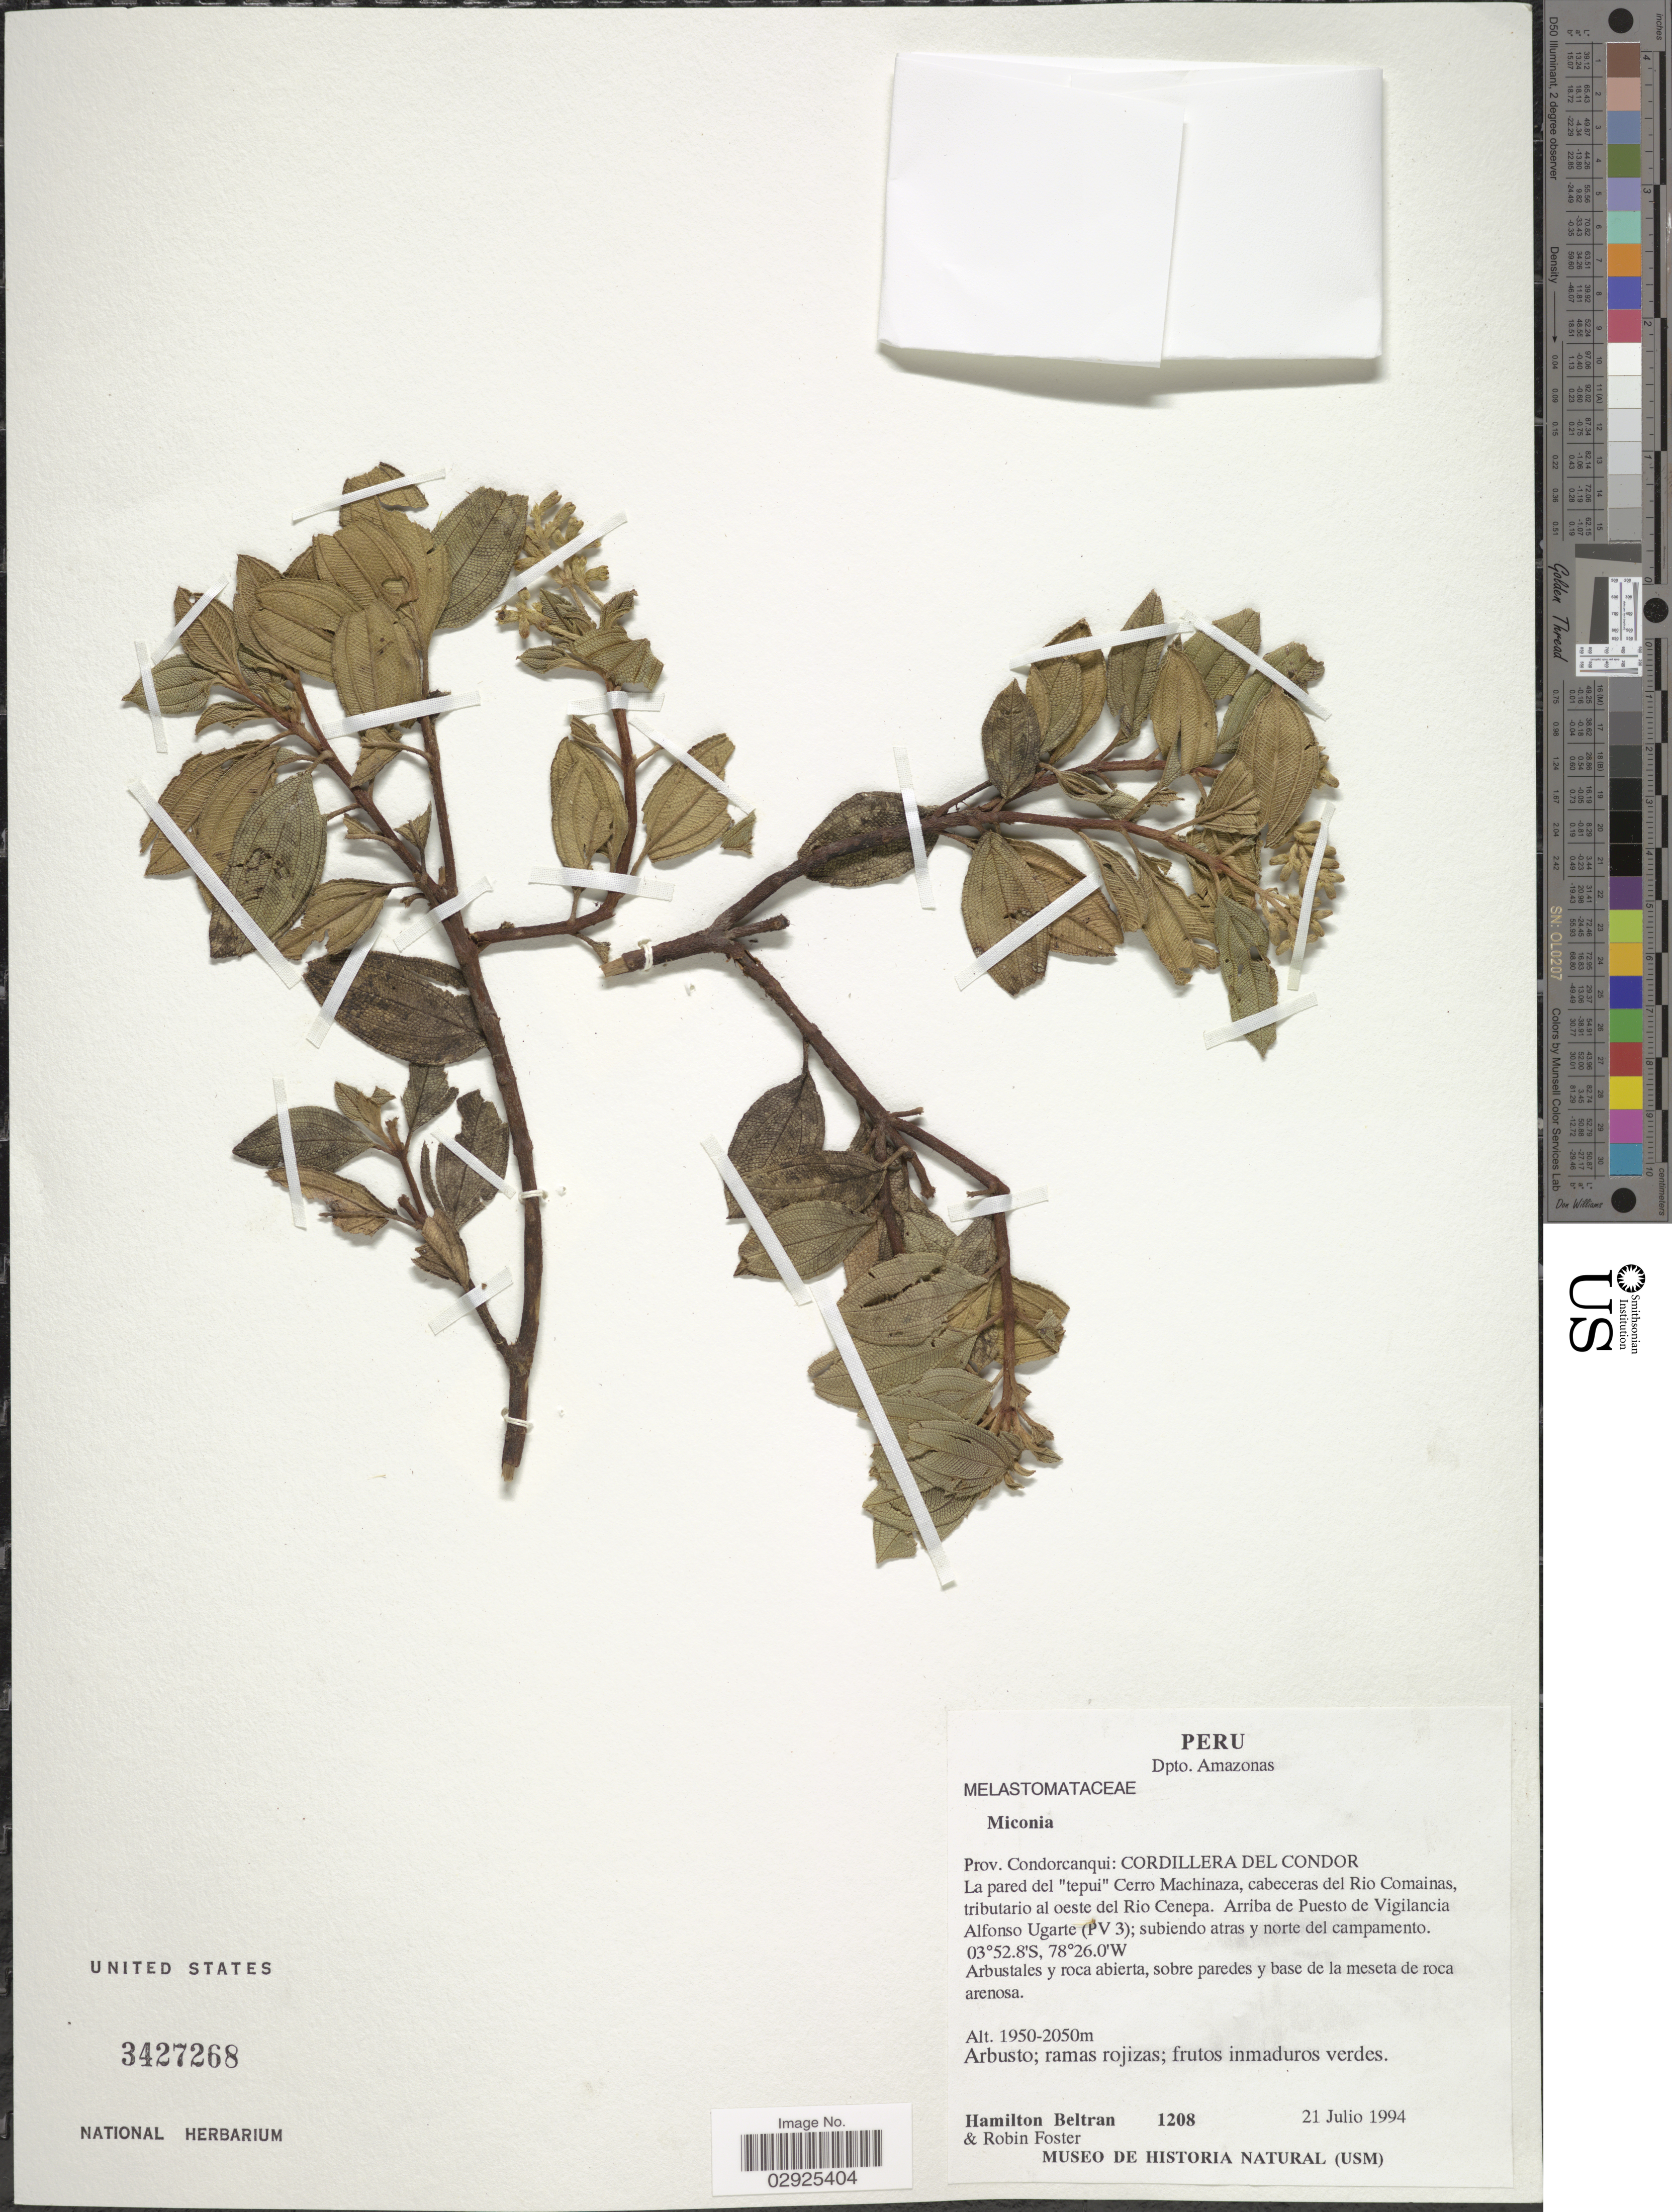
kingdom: Plantae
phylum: Tracheophyta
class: Magnoliopsida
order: Myrtales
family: Melastomataceae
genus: Miconia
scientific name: Miconia sp.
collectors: H. Beltran & R. B. Foster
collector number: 1208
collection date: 1994-07-21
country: Peru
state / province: Amazonas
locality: Prov. Condorcanqui: Cordillera Del Condor, La pared del "tepui" Cerro Machinaza, cabeceras del Rio Comainas, tributario al oeste del Rio Cenepa, Arriba de Puesto de Vigilancia Alfonso Ugarte (PV 3).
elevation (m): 1950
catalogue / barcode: US 3427268